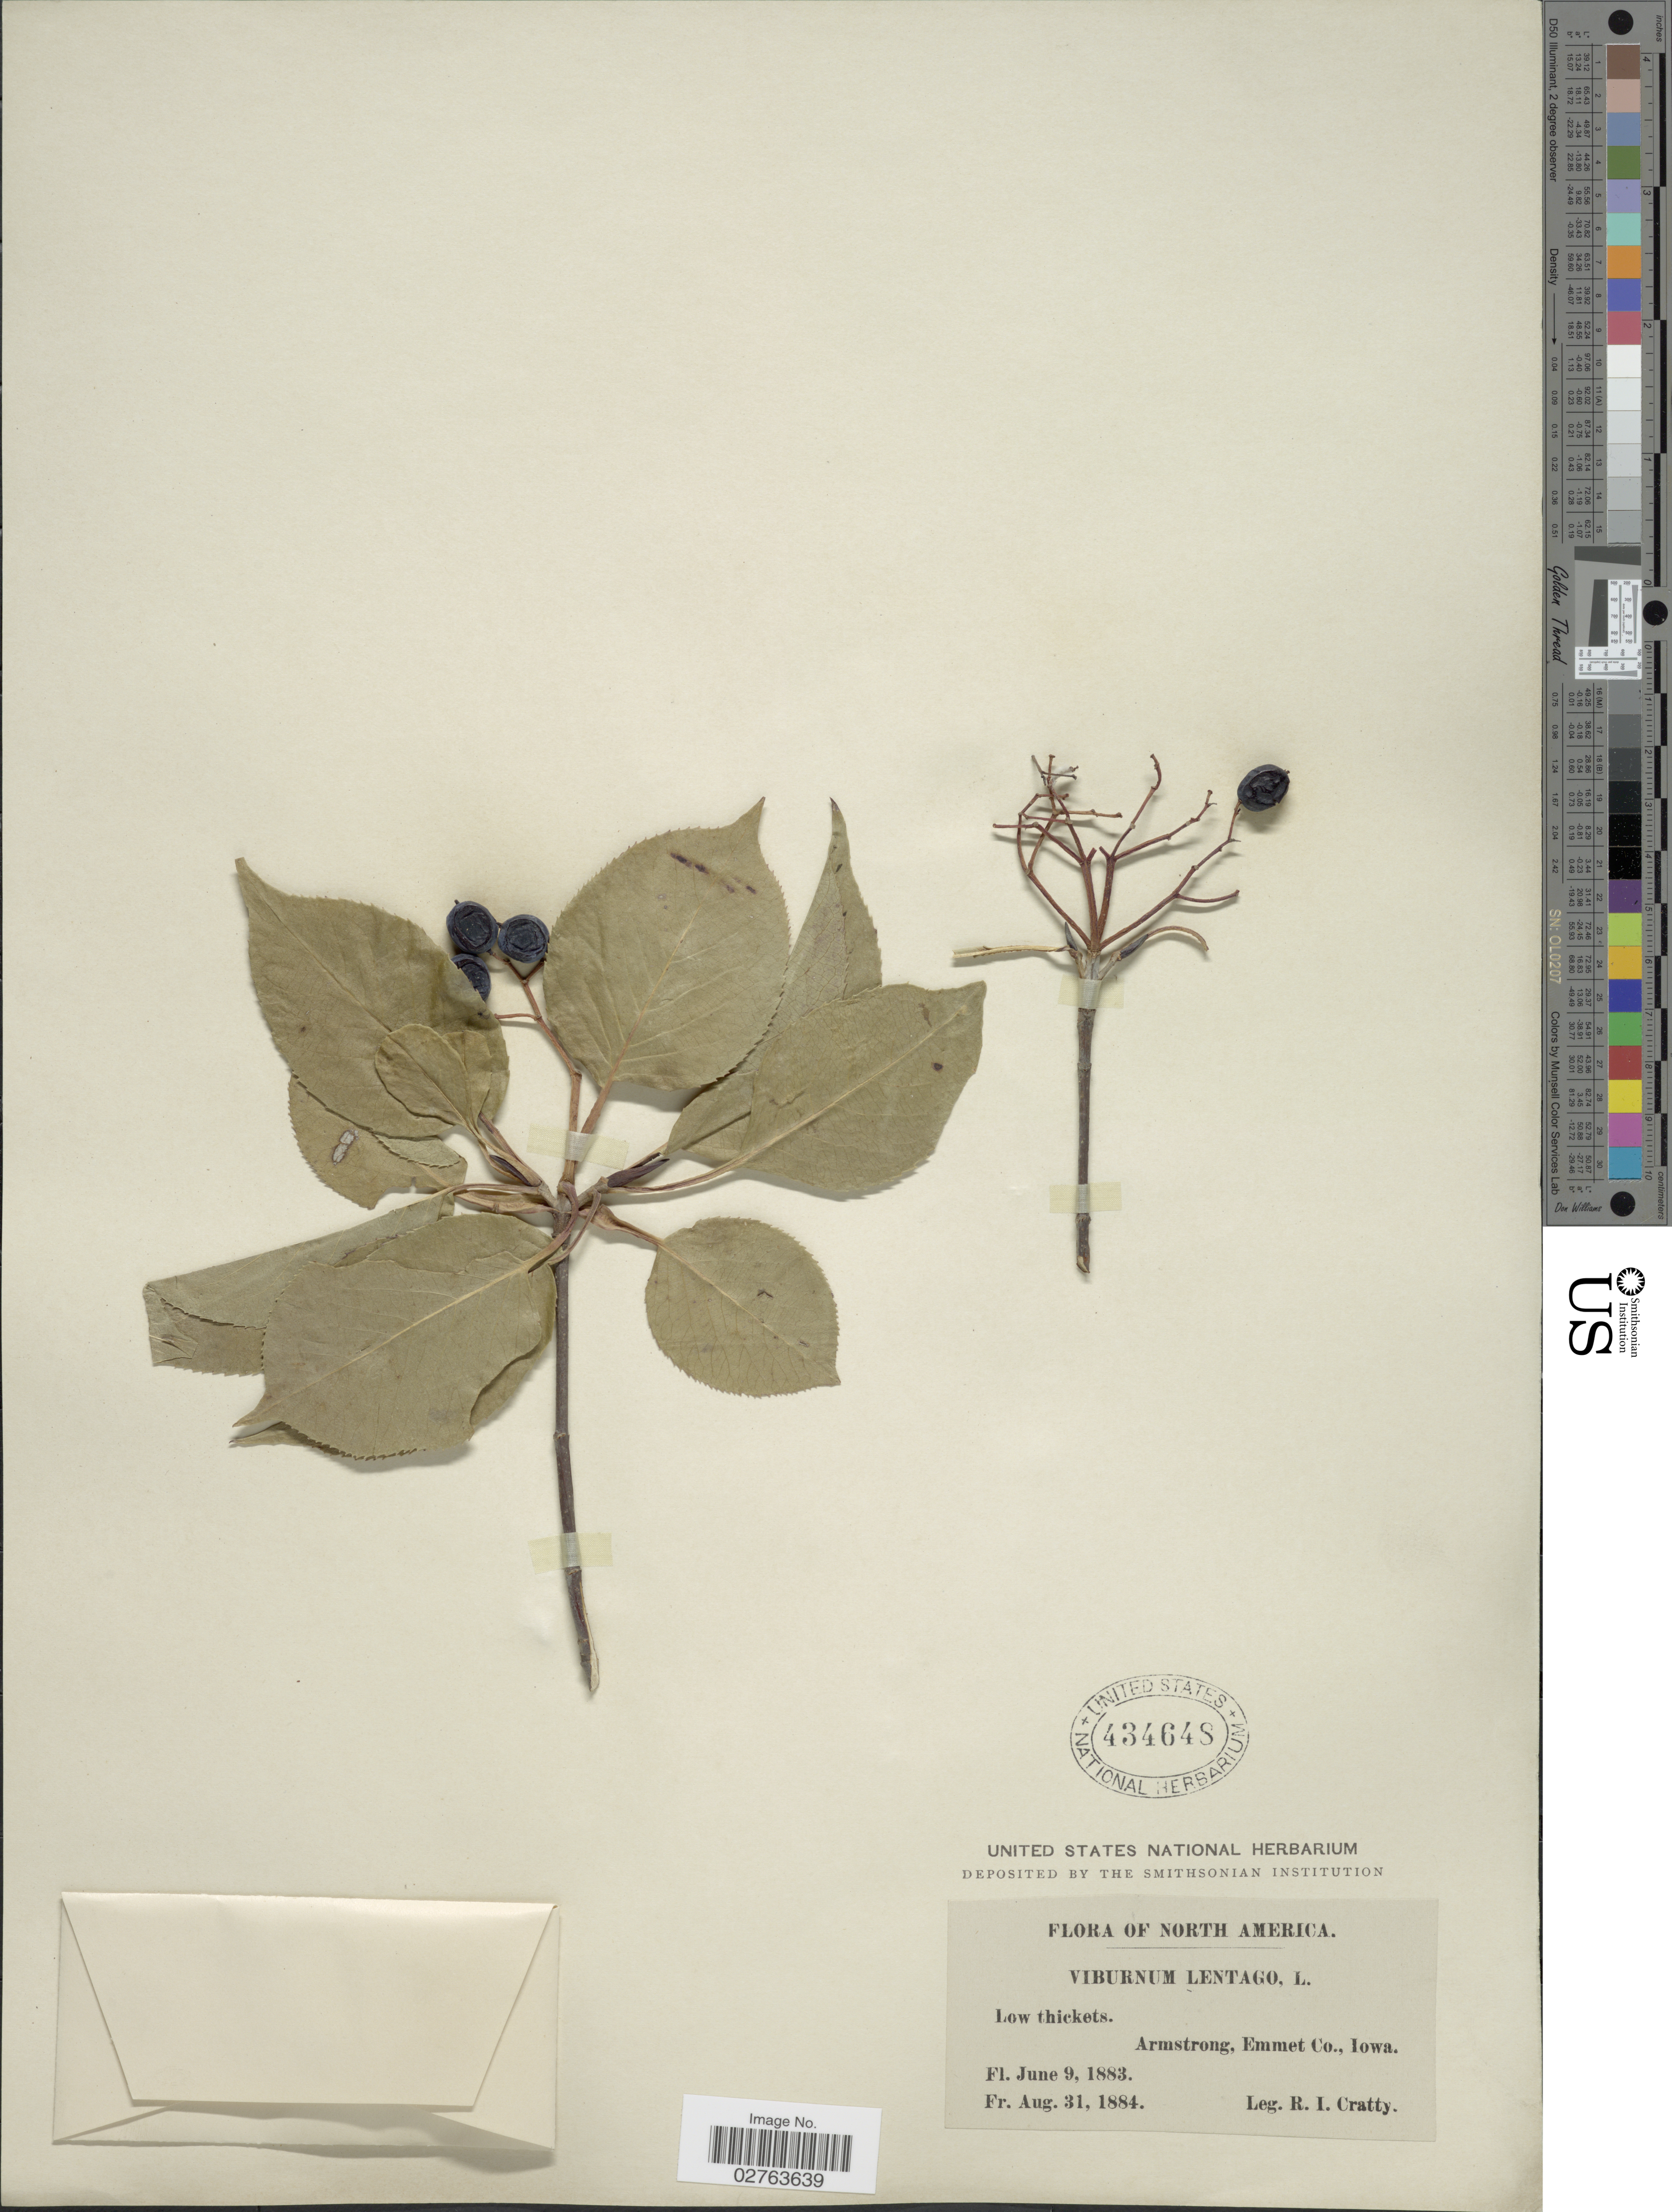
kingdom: Plantae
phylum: Tracheophyta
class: Magnoliopsida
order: Dipsacales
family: Viburnaceae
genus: Viburnum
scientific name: Viburnum lentago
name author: L.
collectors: R. Cratty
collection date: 1883-06-09/1884-08-31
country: United States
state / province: Iowa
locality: Armstrong, Emmet Co.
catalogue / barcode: US 434648